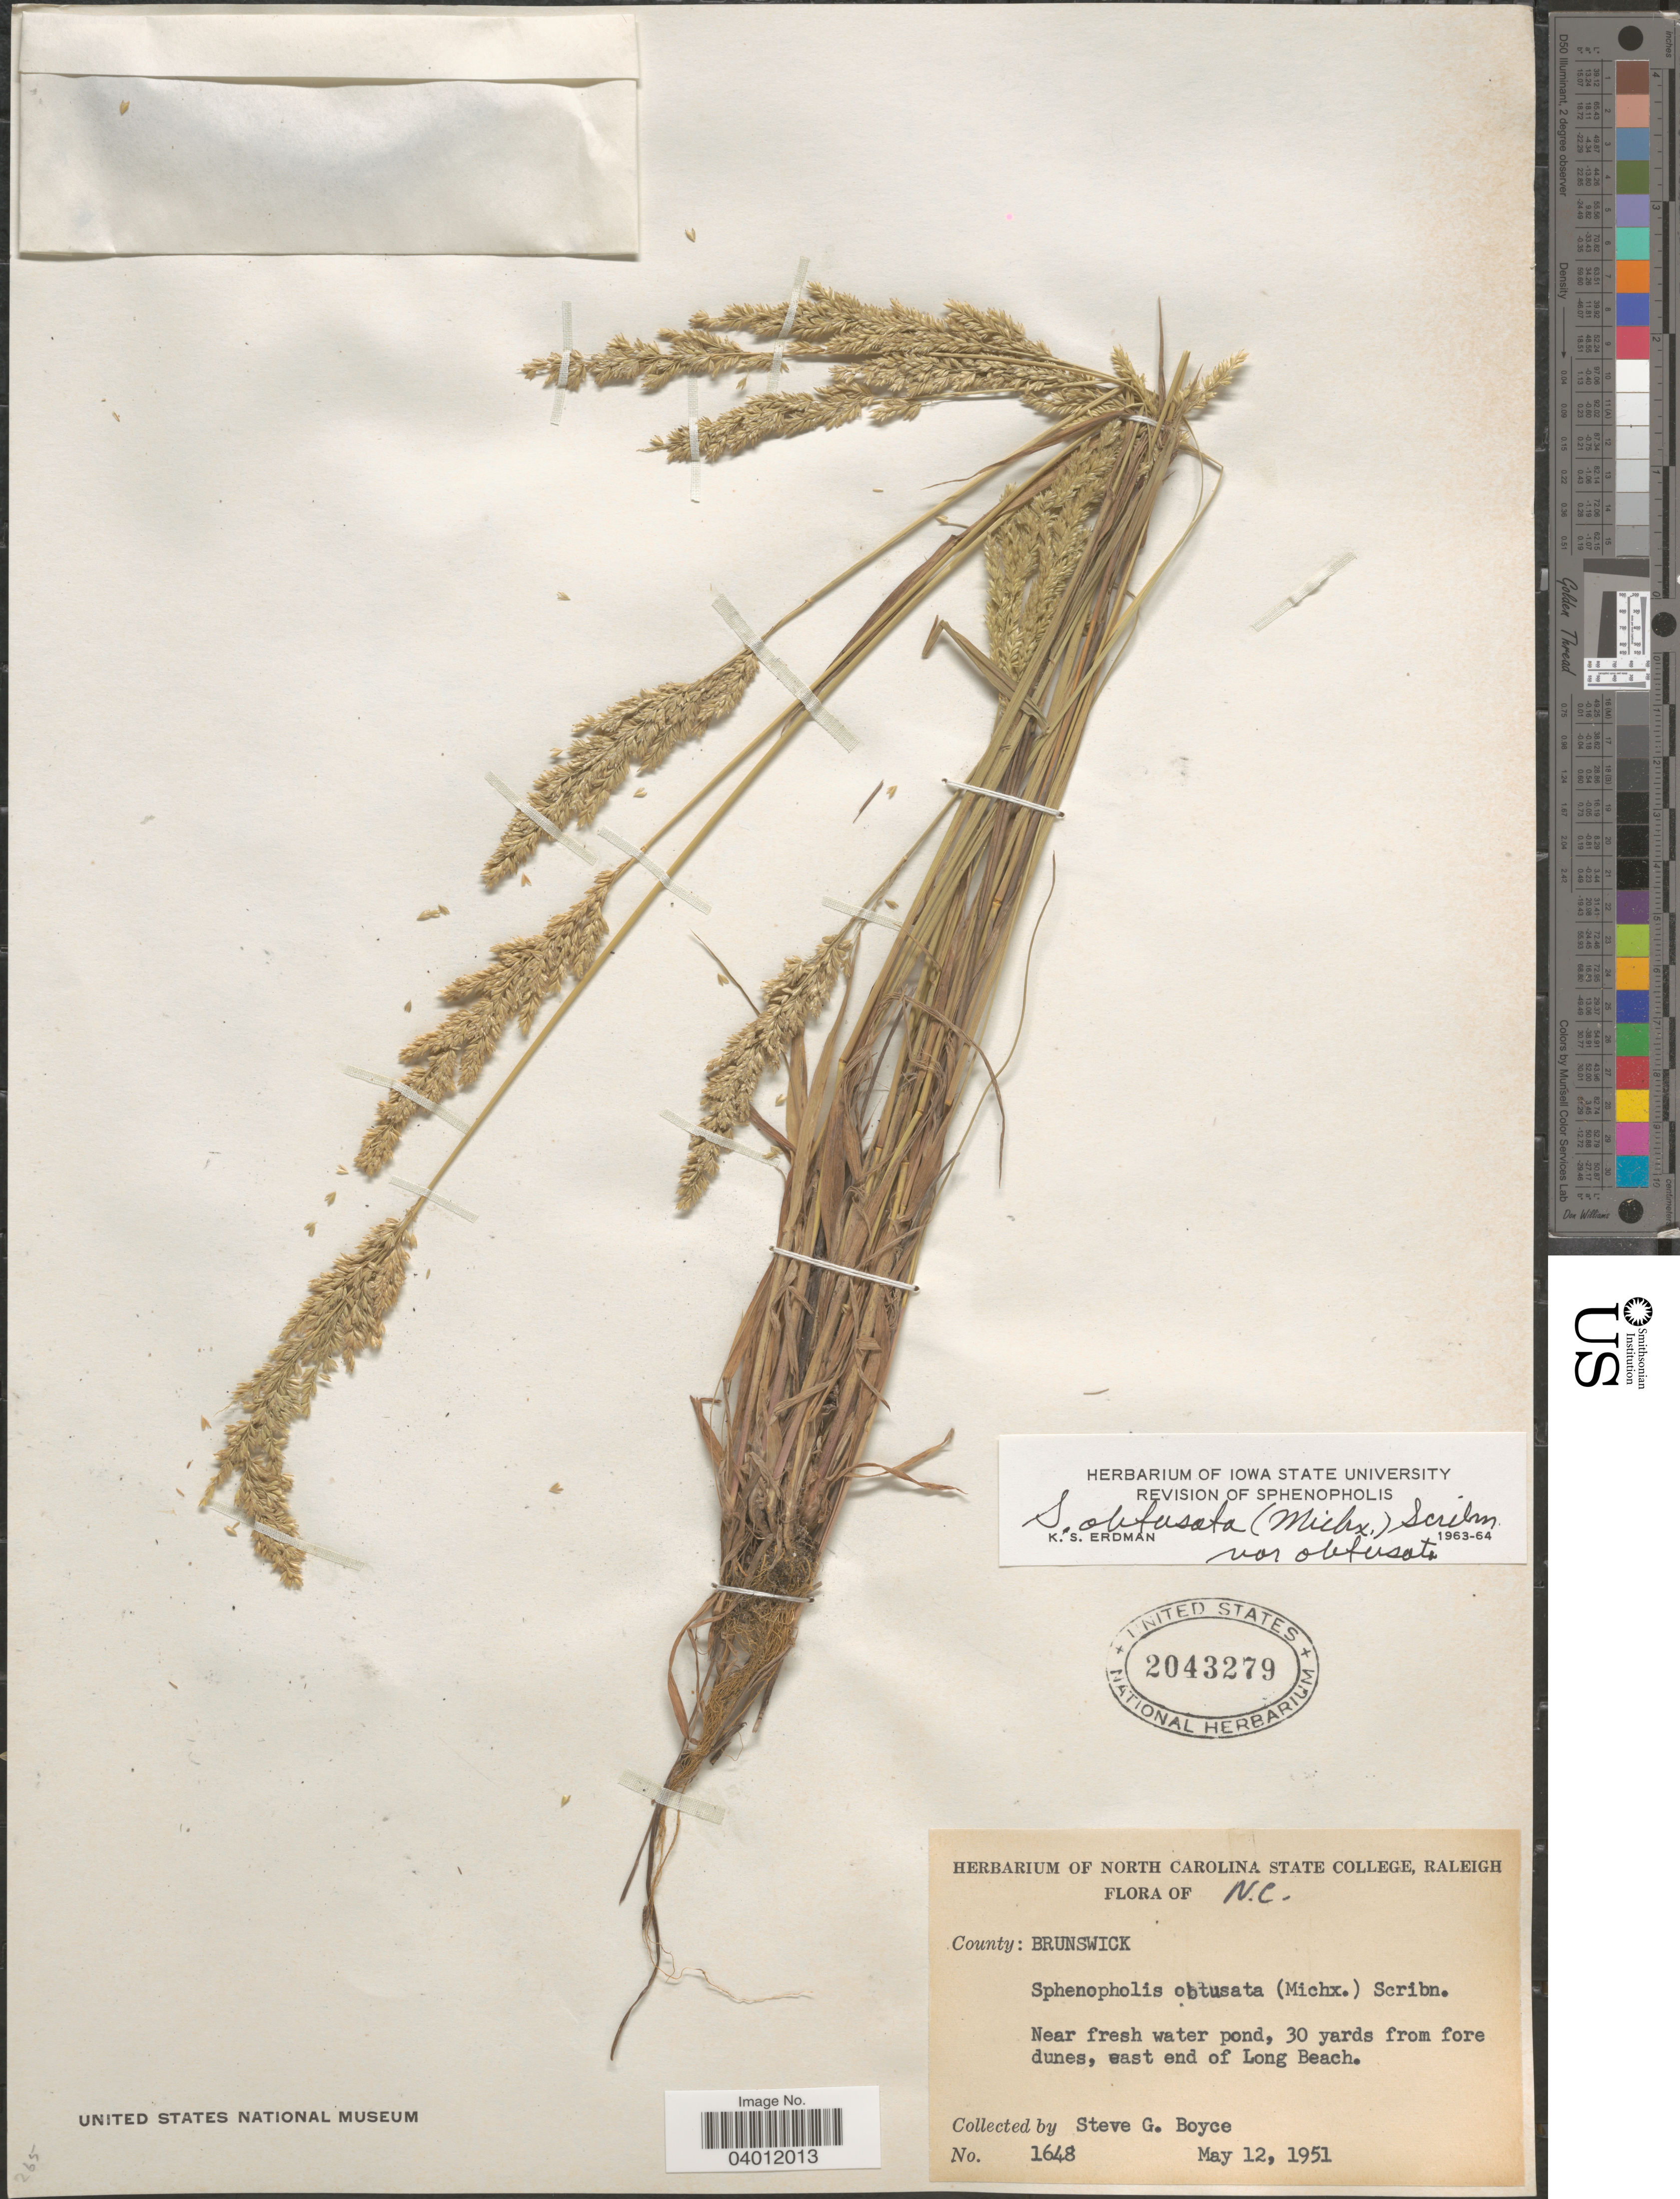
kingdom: Plantae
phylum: Tracheophyta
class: Liliopsida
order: Poales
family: Poaceae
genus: Sphenopholis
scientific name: Sphenopholis obtusata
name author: (Michx.) Scribn.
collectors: S. Boyce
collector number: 1648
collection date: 1951-05-12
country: United States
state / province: North Carolina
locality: County: Brunswick. Near fresh water pond, 30 yards from fore dunes, east end of Long Beach.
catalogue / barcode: US 2043279